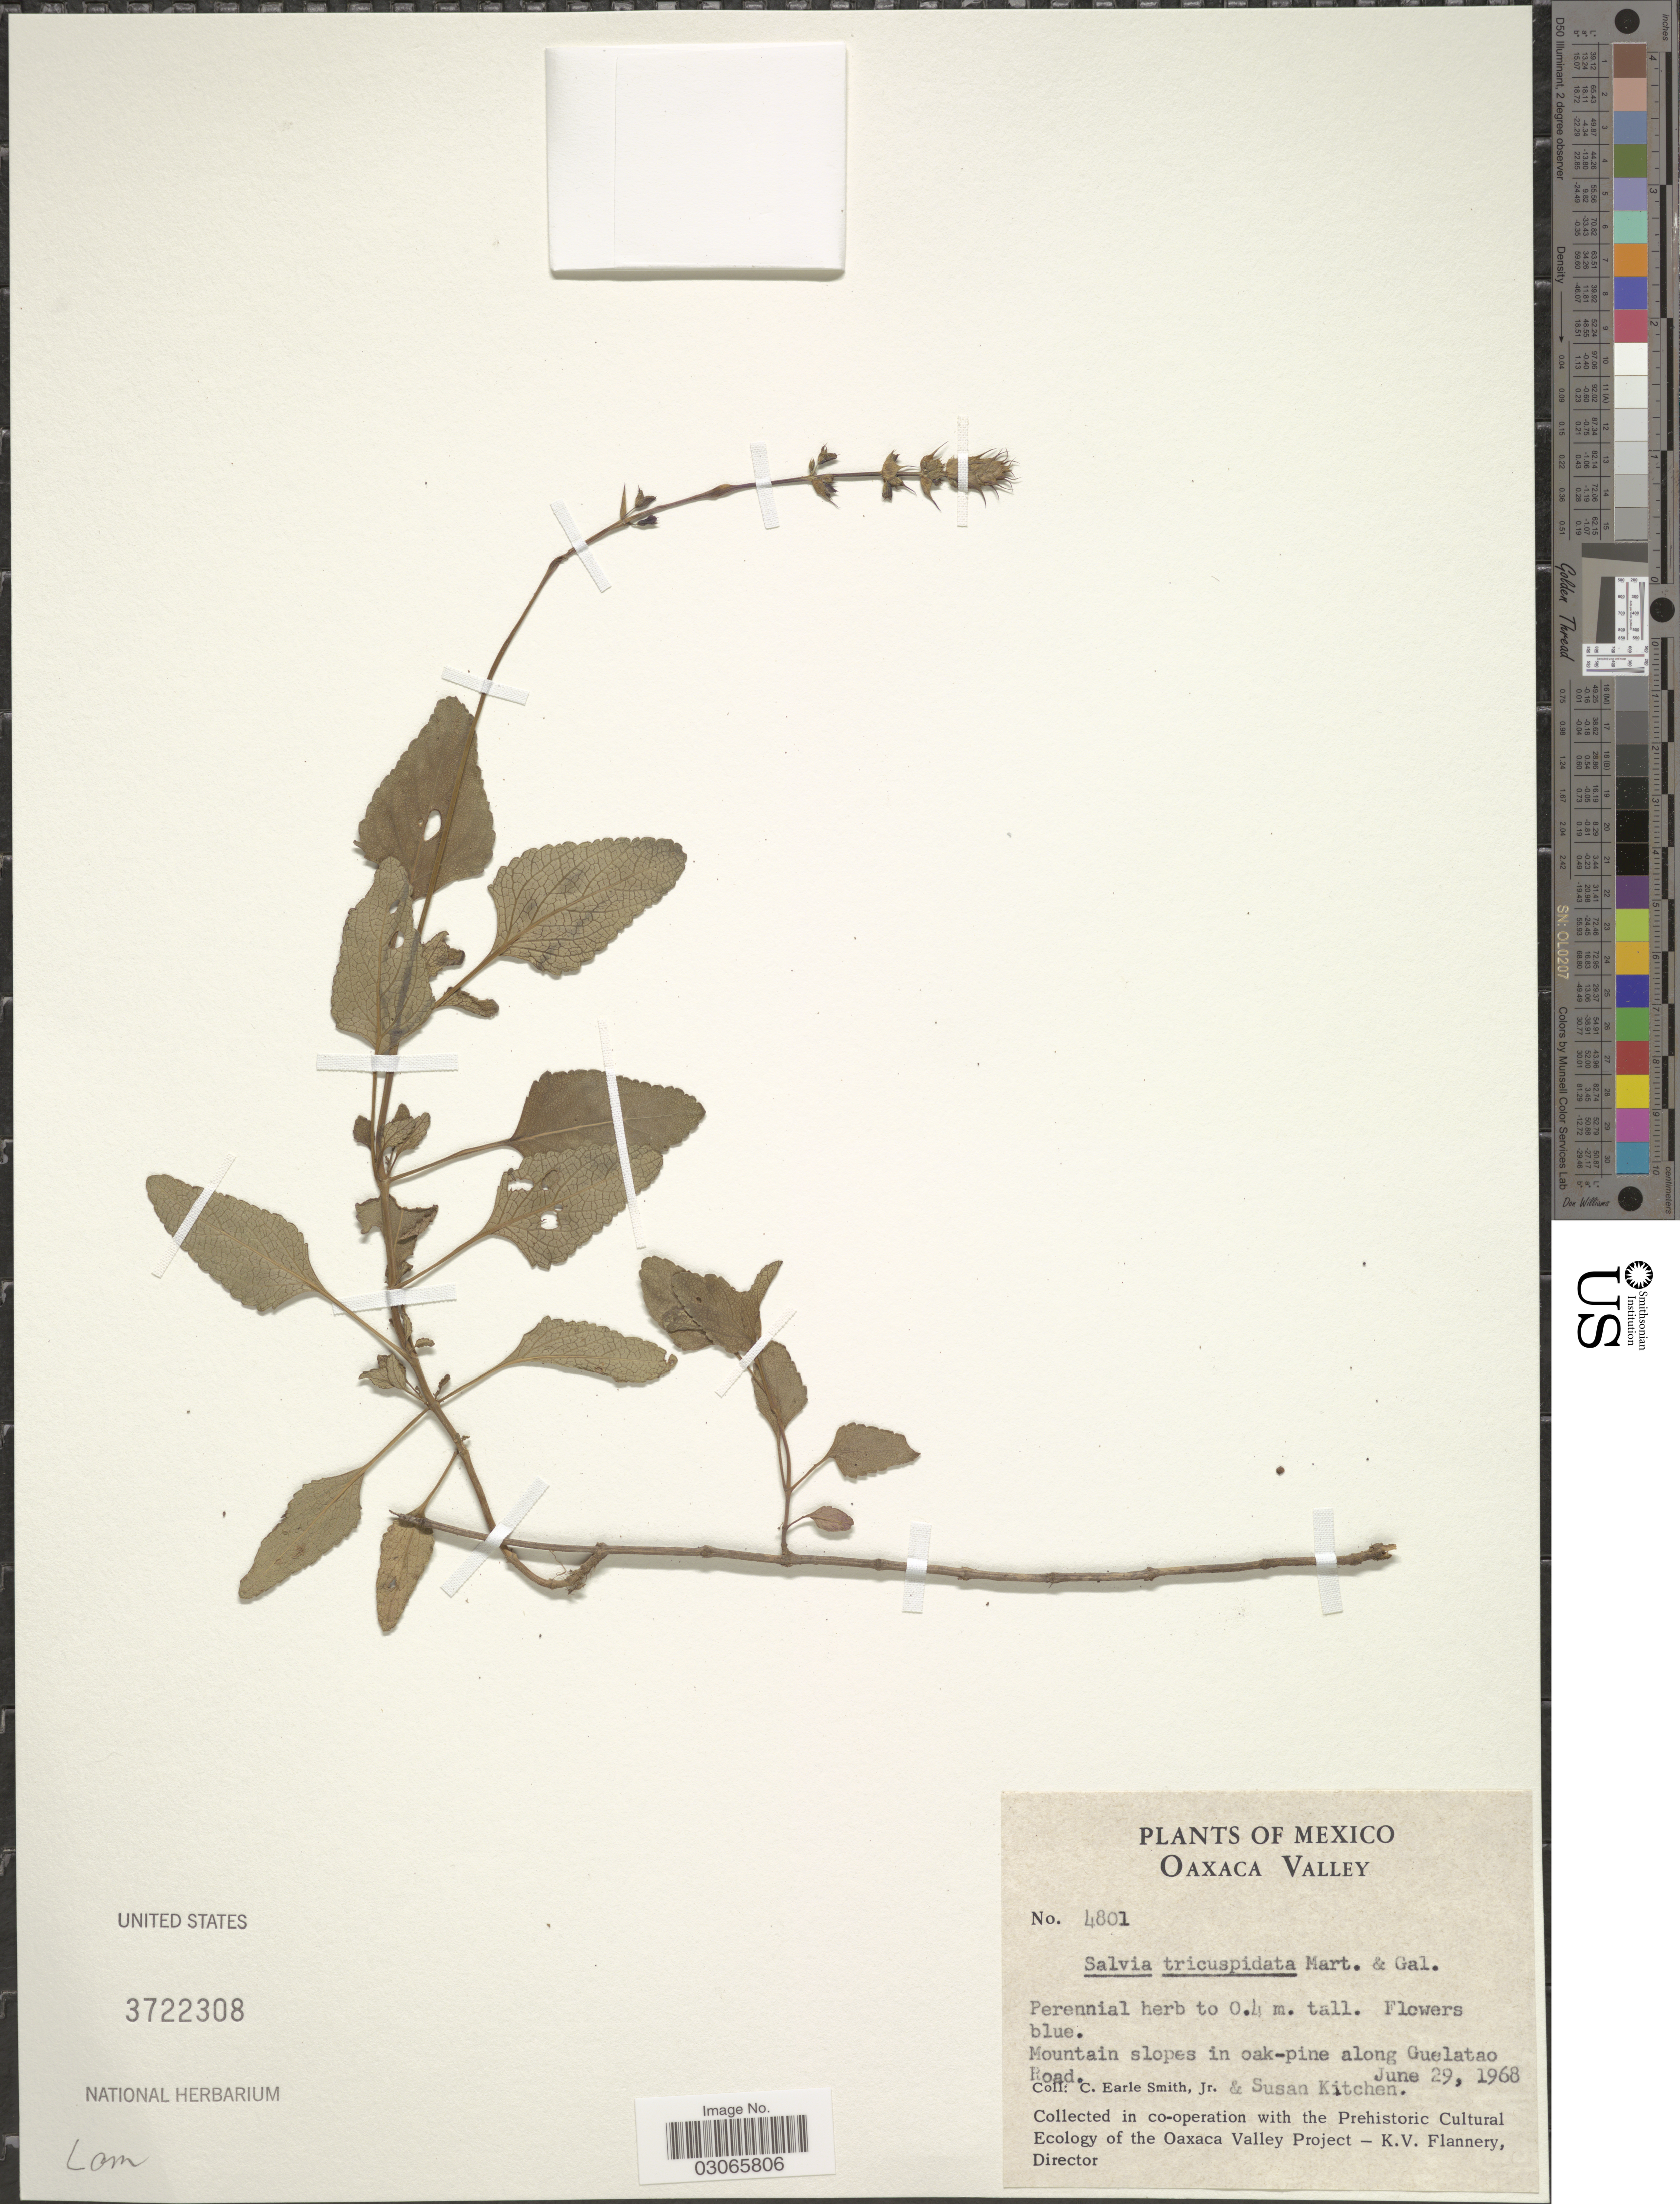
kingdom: Plantae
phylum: Tracheophyta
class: Magnoliopsida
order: Lamiales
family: Lamiaceae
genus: Salvia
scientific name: Salvia tricuspidata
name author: M. Martens & Galeotti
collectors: C. E. Smith Jr. & S. Kitchen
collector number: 4801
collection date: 1968-06-29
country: Mexico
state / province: Oaxaca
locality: Oaxaca Valley. Mountain slopes in oak-pine along Guelatao Road.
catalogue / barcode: US 3722308